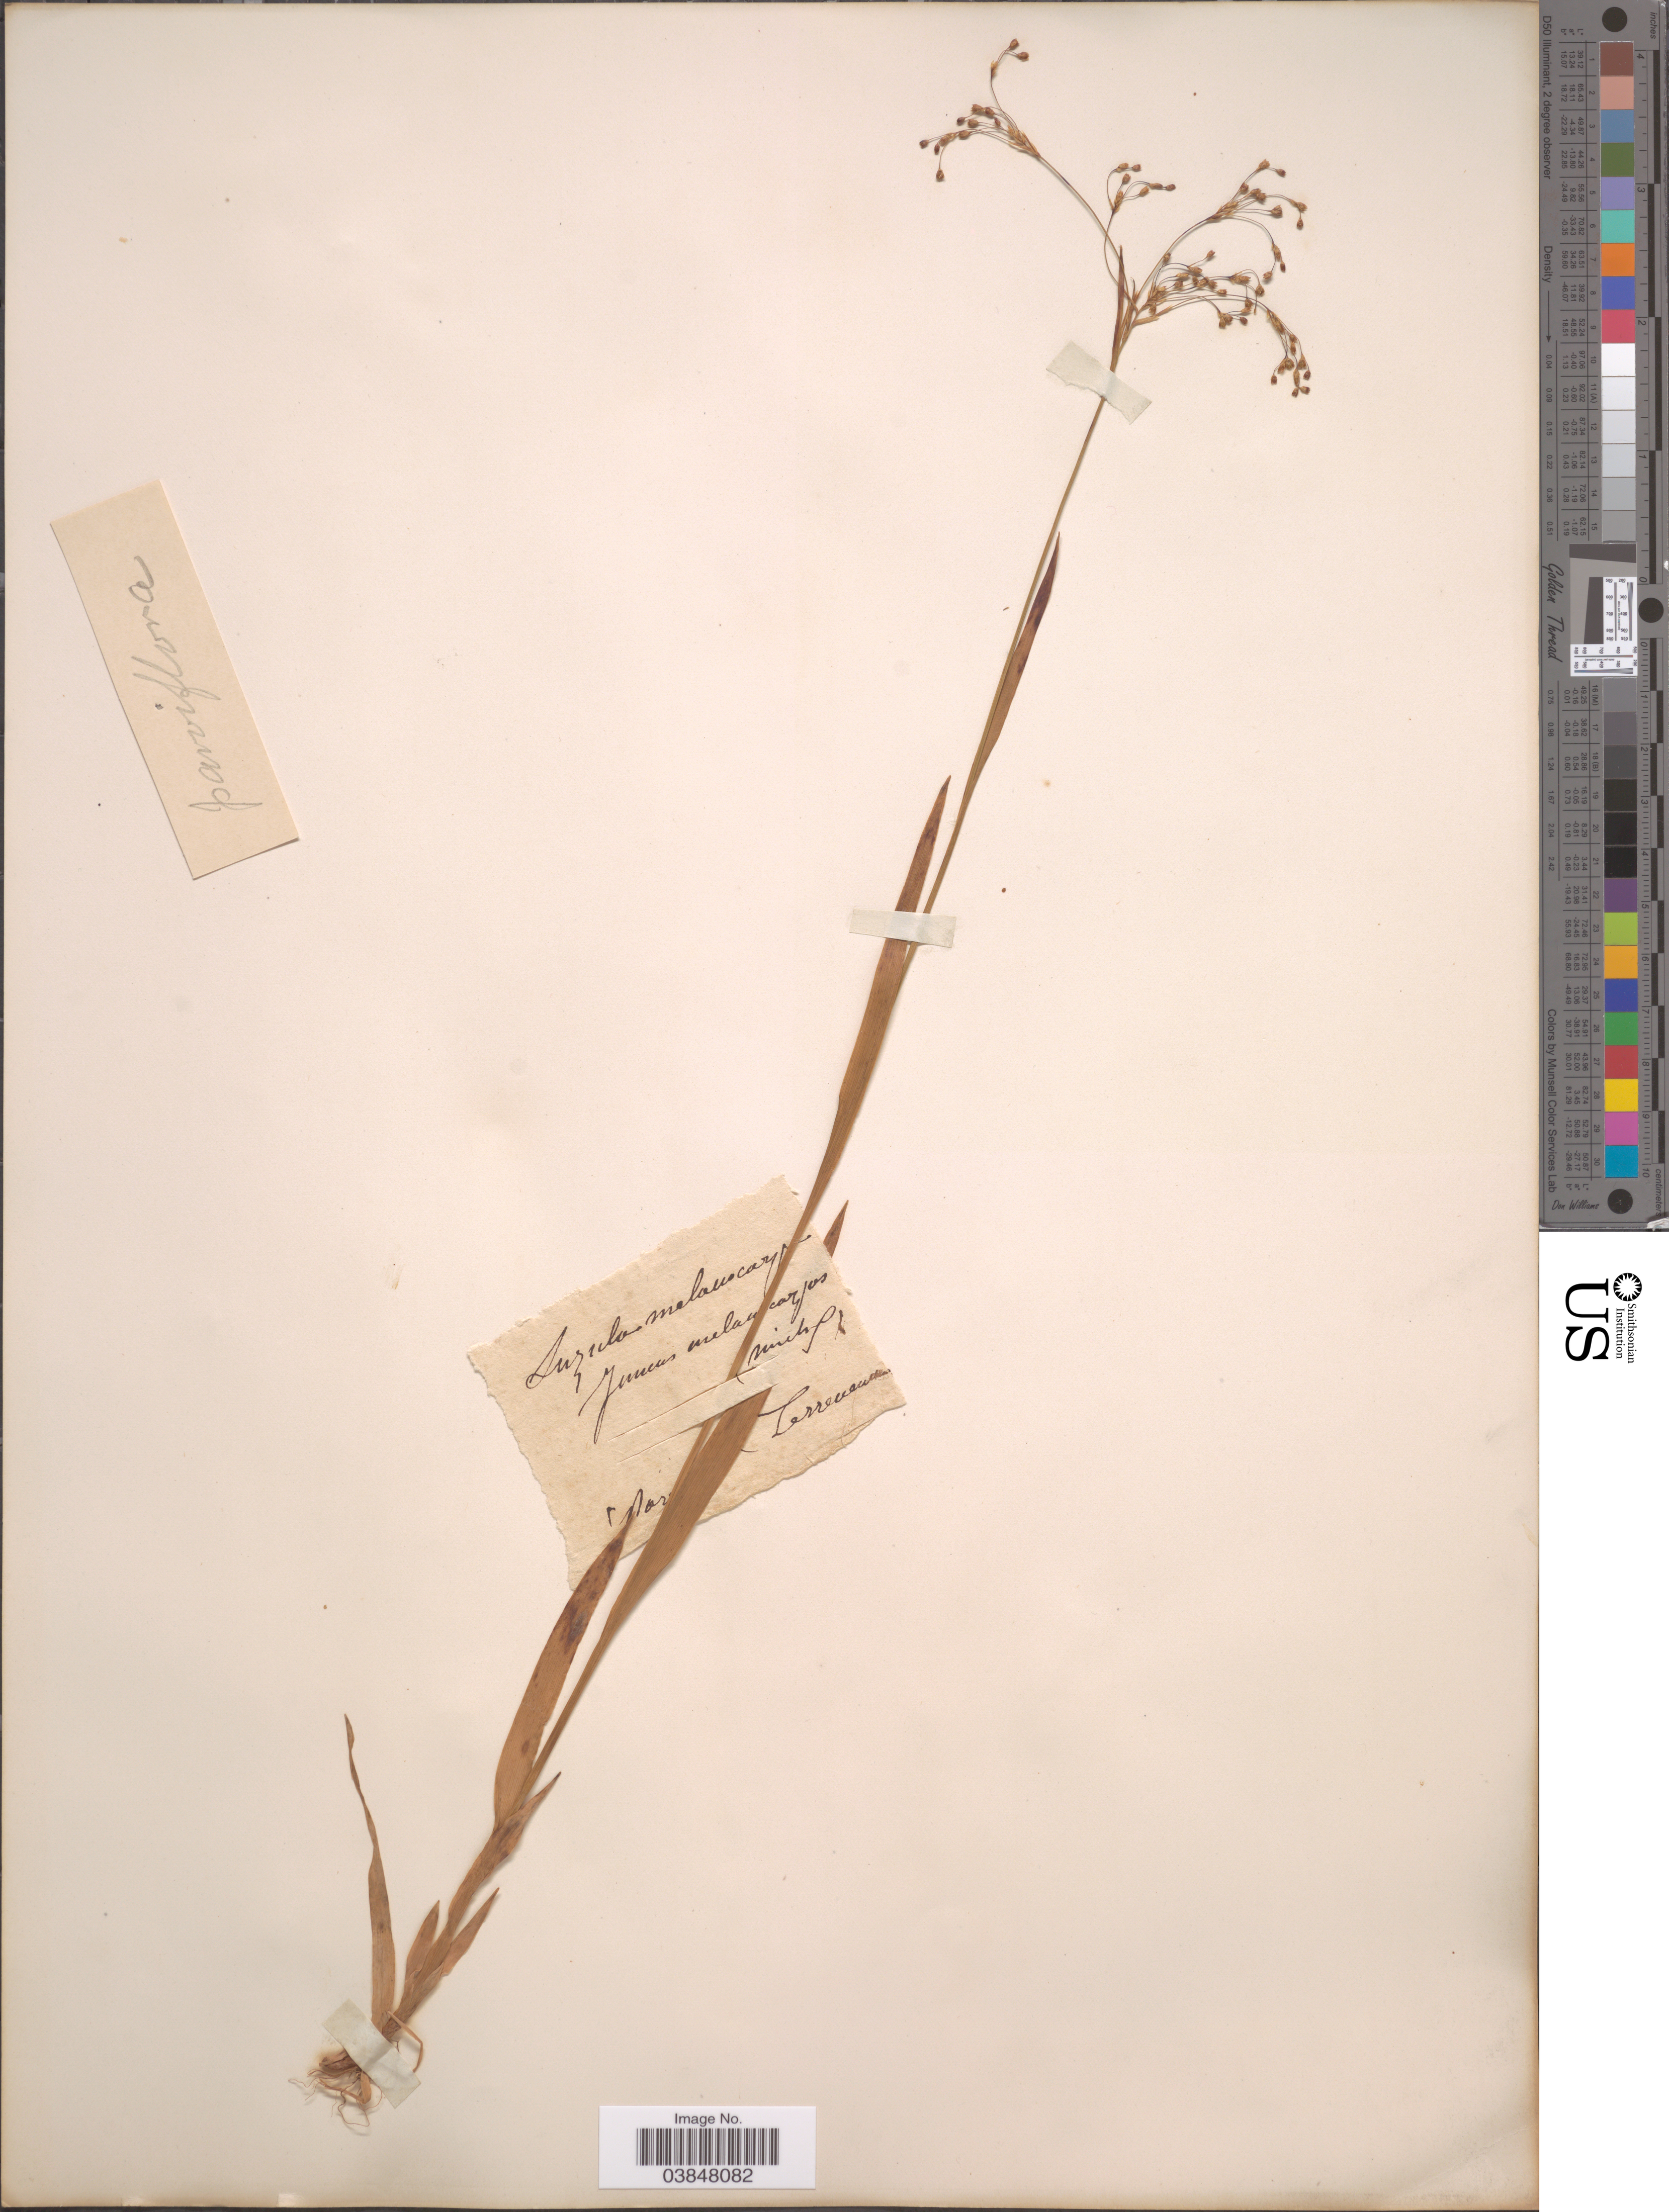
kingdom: Plantae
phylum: Tracheophyta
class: Liliopsida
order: Poales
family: Juncaceae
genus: Luzula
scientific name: Luzula parviflora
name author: (Ehrh.) Desv.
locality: Nor [illegible text].